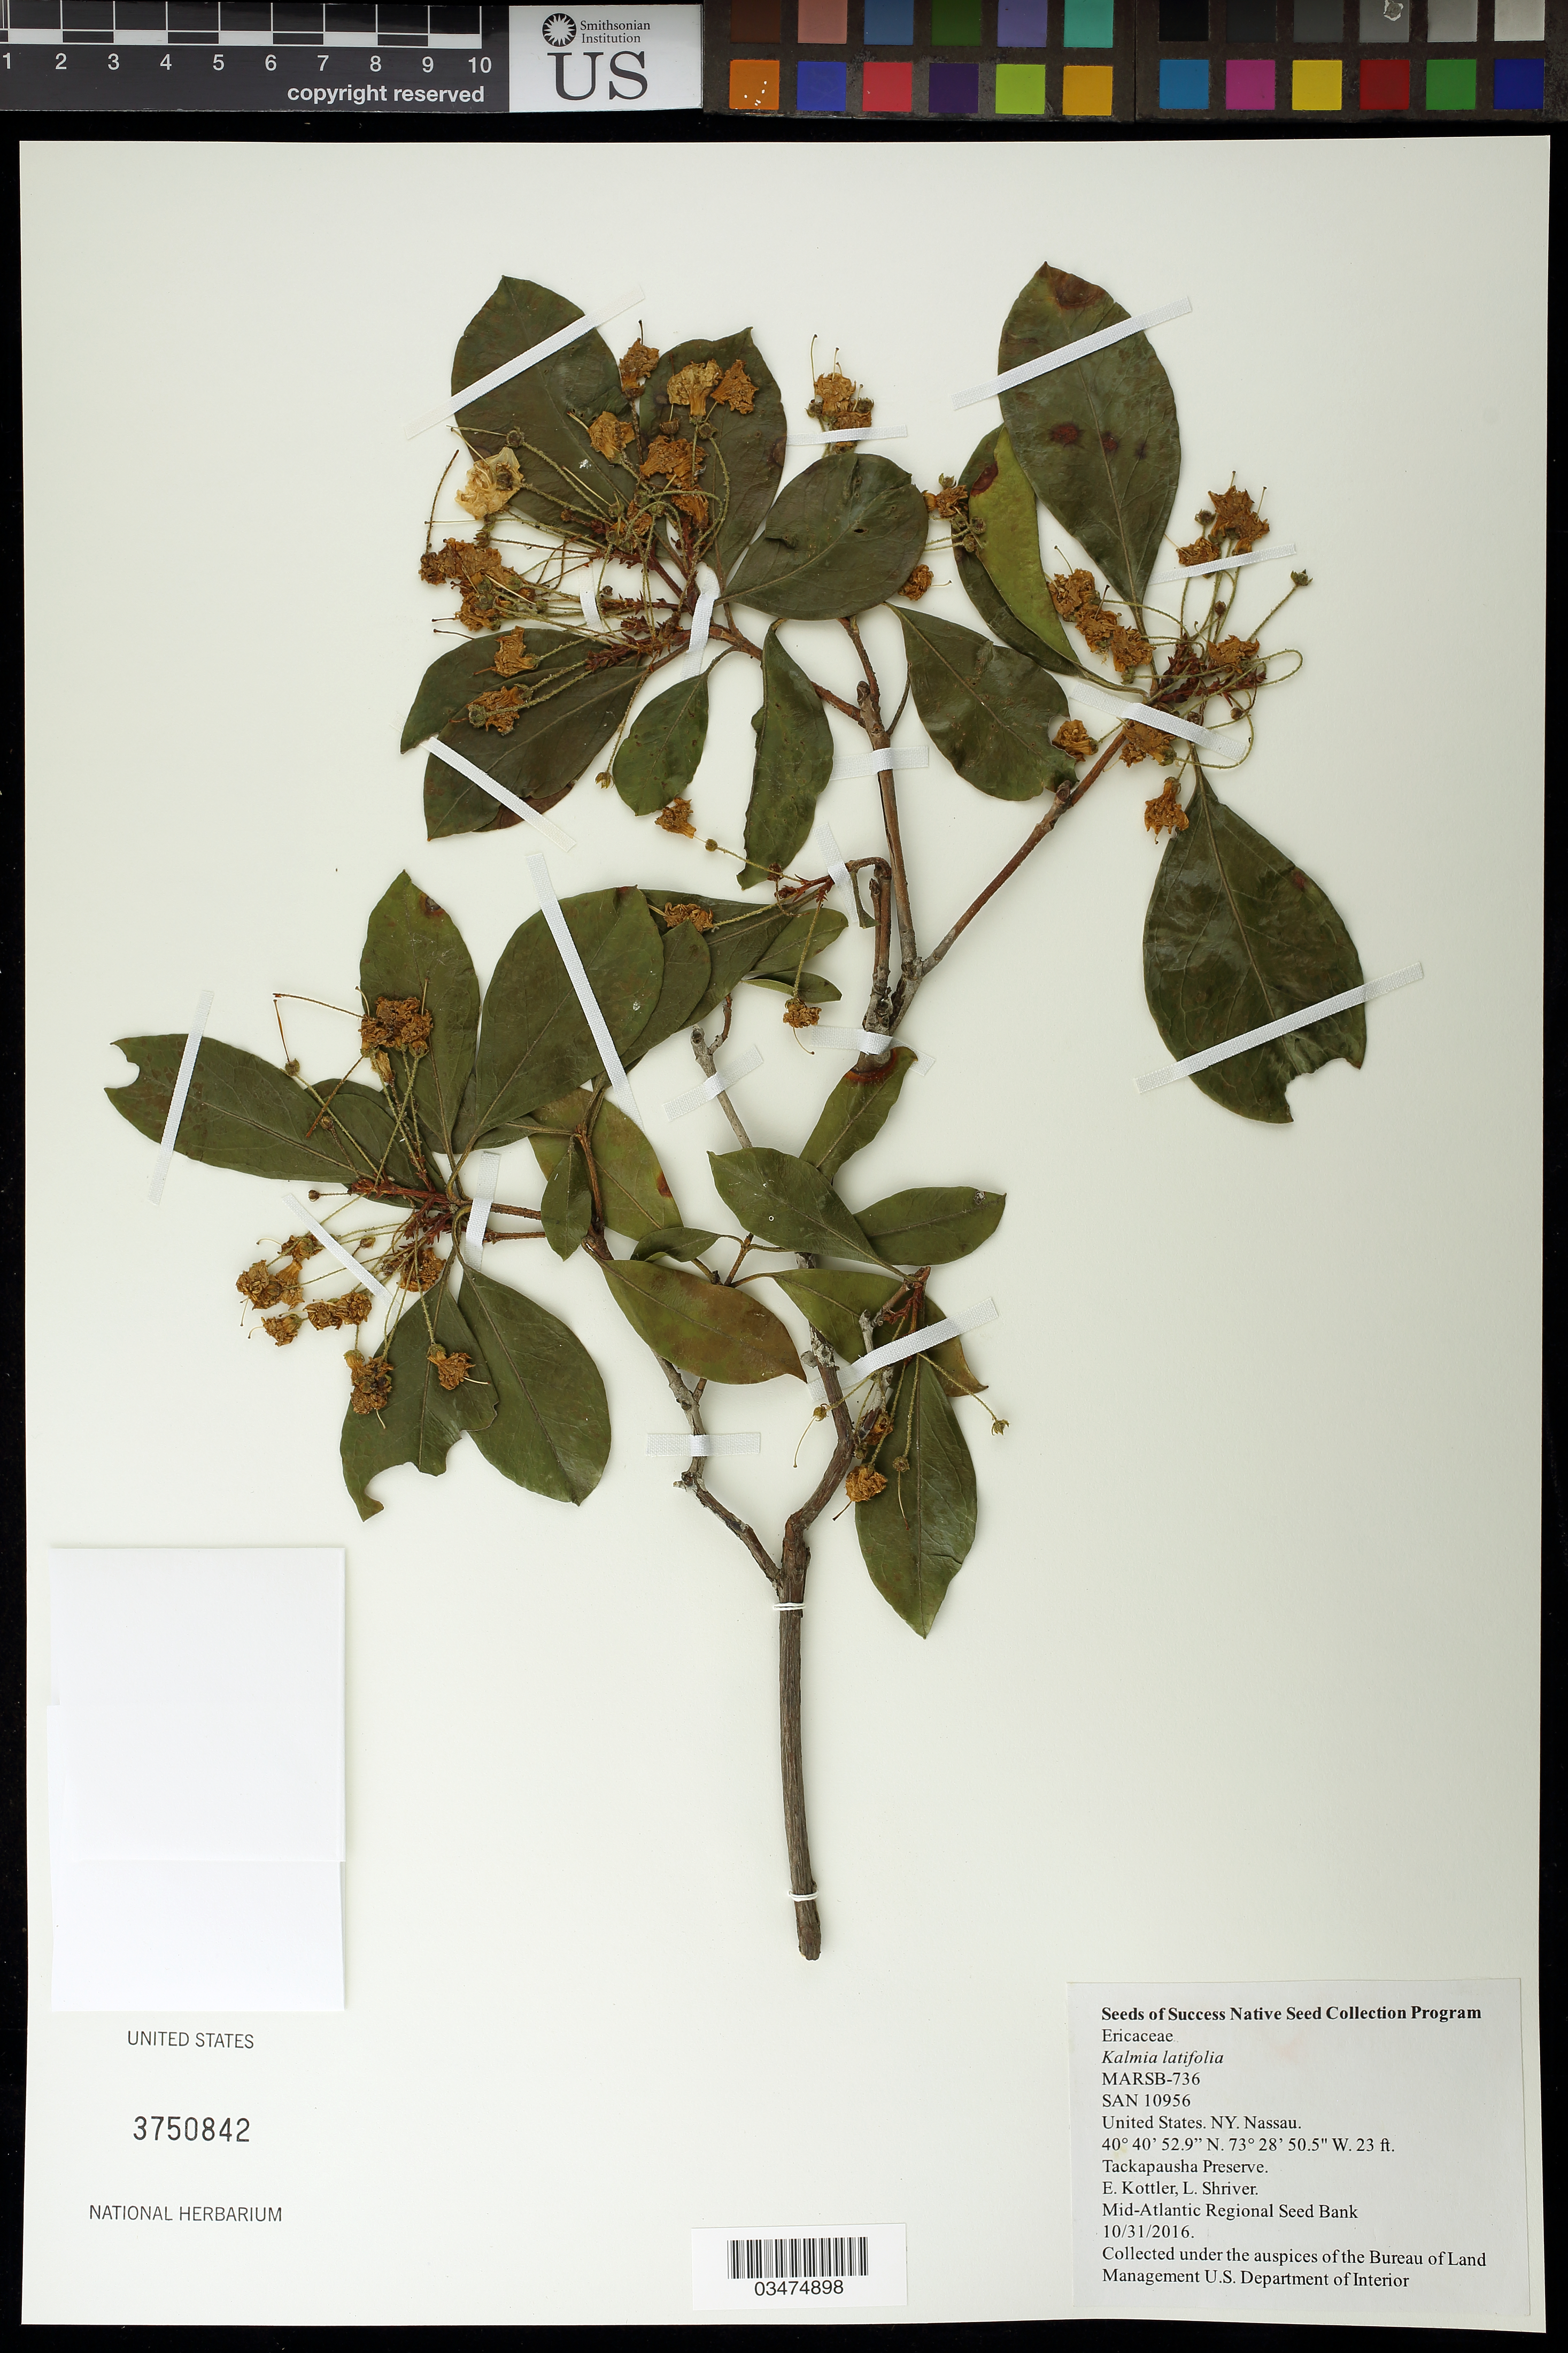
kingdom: Plantae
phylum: Tracheophyta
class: Magnoliopsida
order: Ericales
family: Ericaceae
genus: Kalmia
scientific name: Kalmia latifolia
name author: L.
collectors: E. Kottler & L. Shriver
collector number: MARSB-736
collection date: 2016-10-31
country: United States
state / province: New York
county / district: Nassau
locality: Tackapausha Preserve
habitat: pine barrens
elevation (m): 7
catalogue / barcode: US 3750842